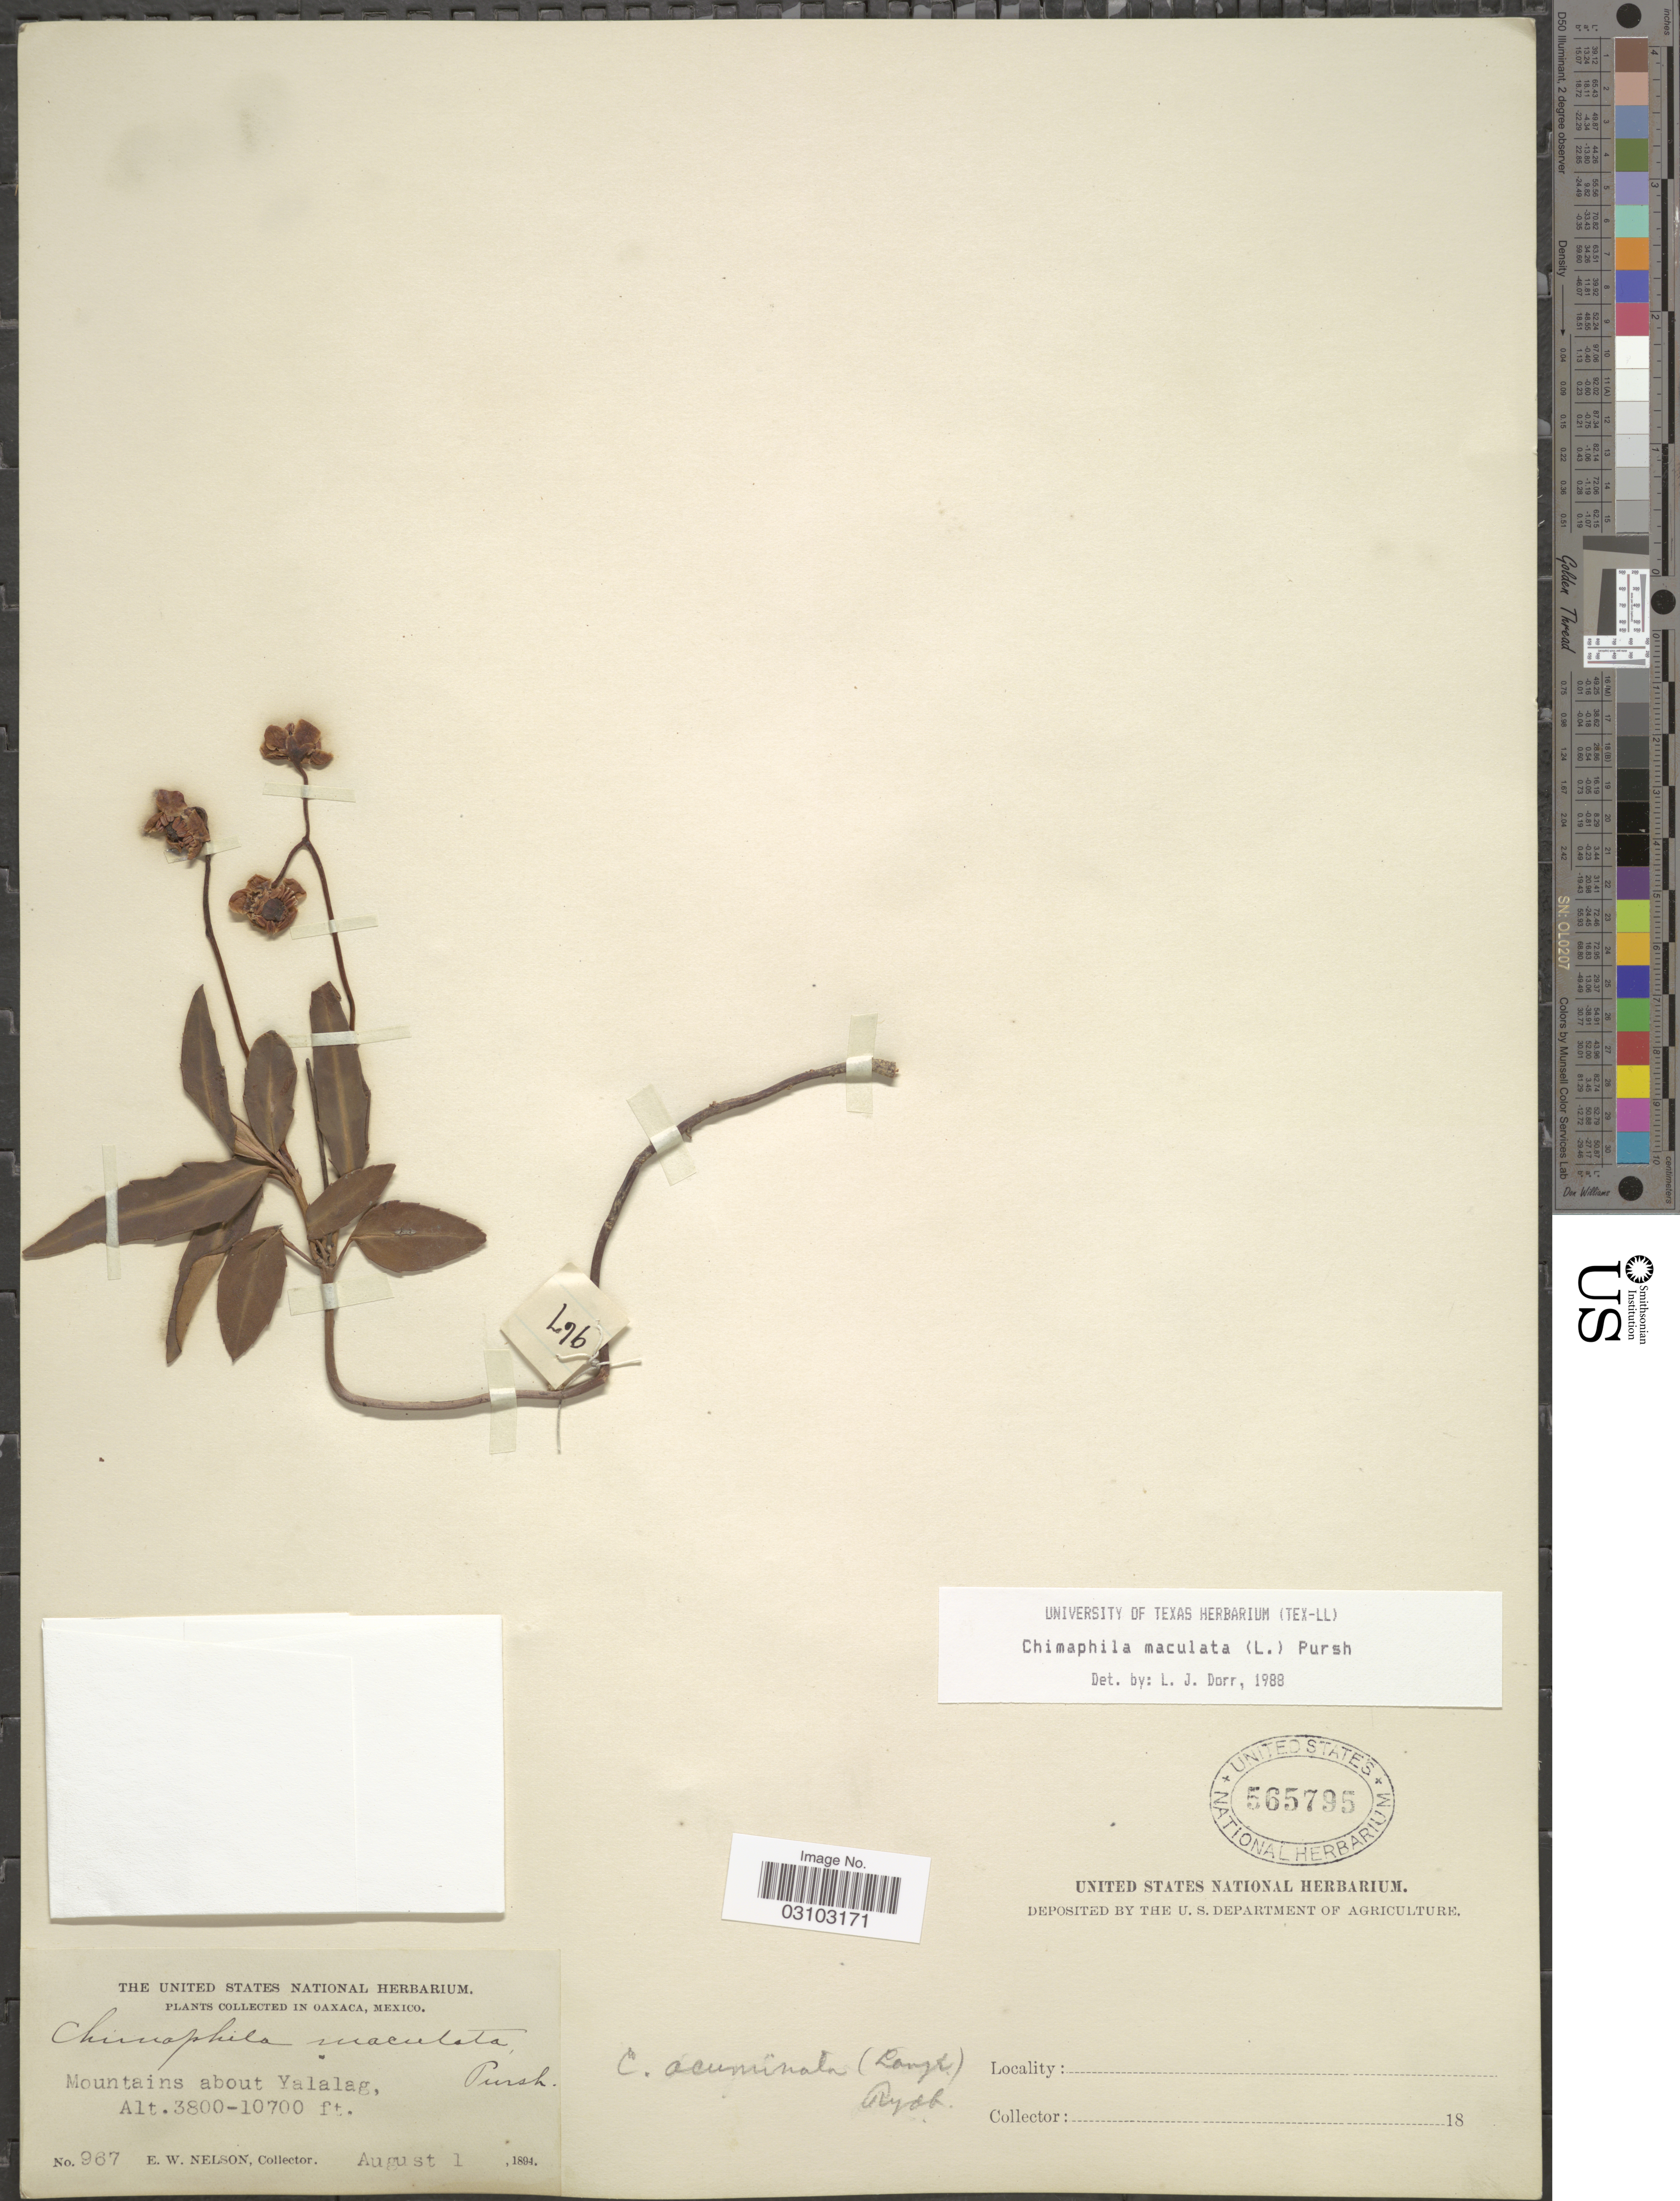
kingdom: Plantae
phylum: Tracheophyta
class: Magnoliopsida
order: Ericales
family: Ericaceae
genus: Chimaphila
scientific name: Chimaphila maculata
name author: (L.) Pursh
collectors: E. W. Nelson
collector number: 967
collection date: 1894-08-01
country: Mexico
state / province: Oaxaca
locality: Mountains about Yalalag.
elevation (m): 1158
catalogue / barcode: US 565795